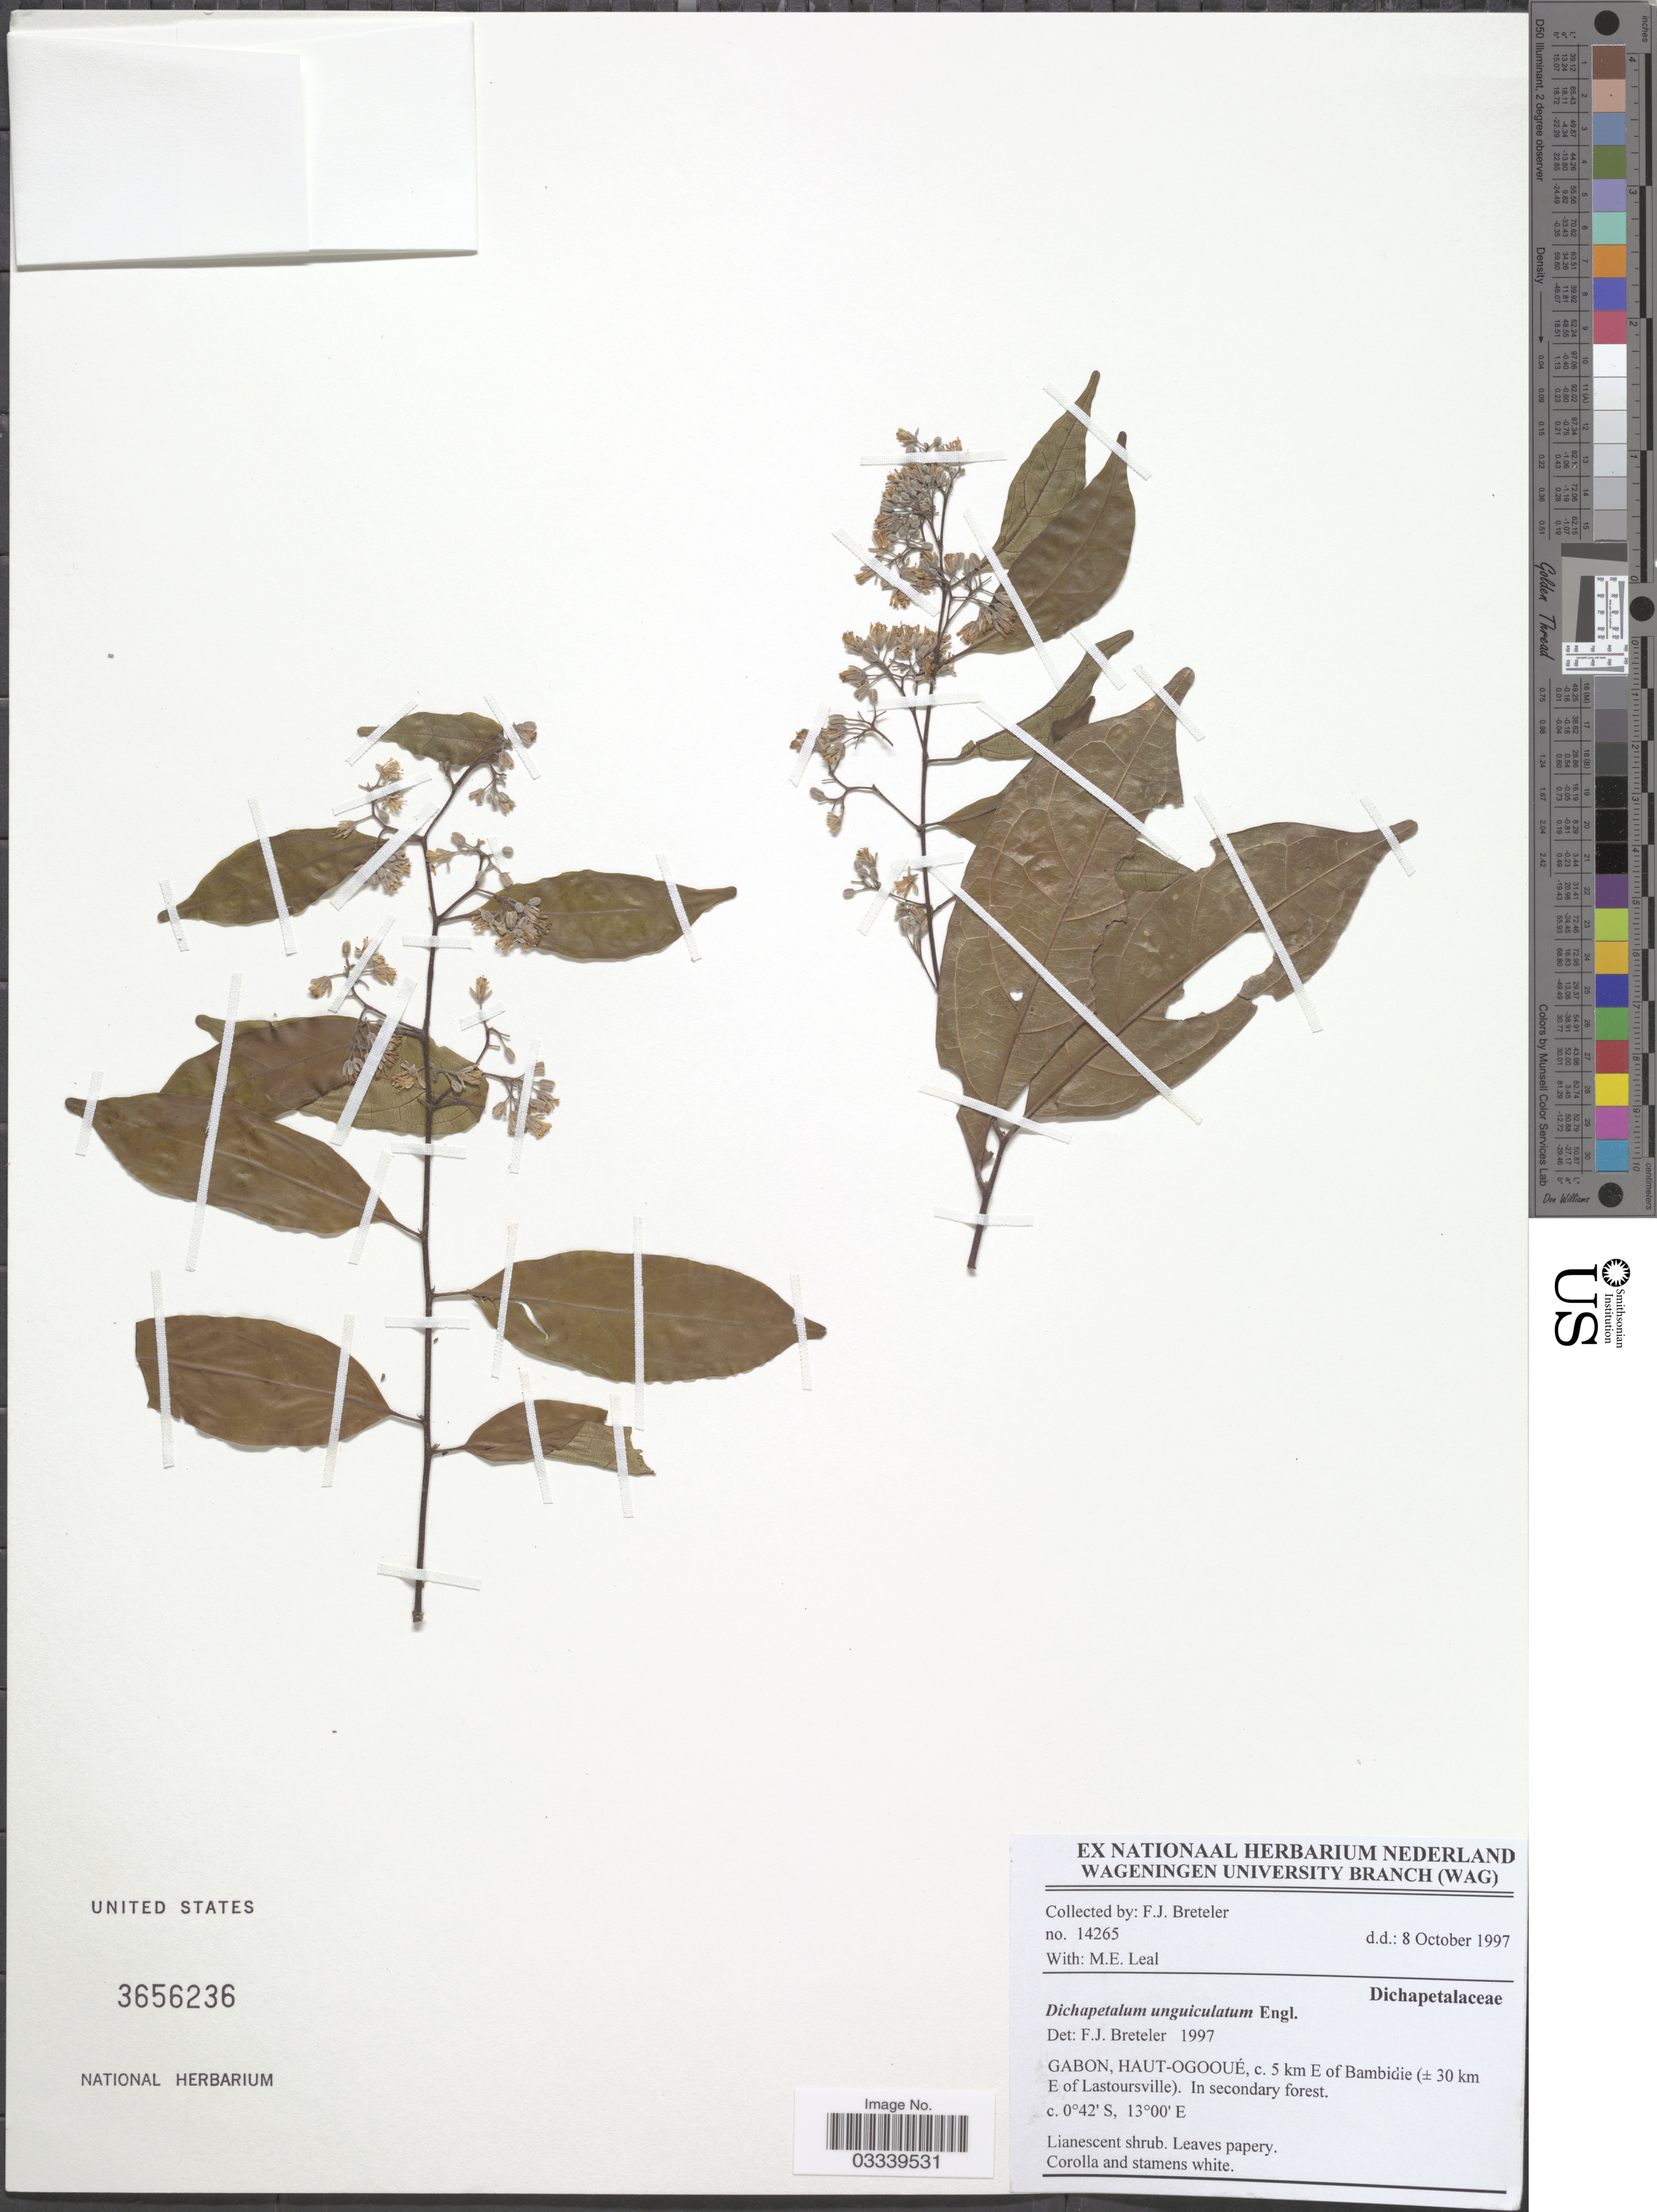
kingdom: Plantae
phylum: Tracheophyta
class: Magnoliopsida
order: Malpighiales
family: Dichapetalaceae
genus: Dichapetalum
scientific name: Dichapetalum unguiculatum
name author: Engl.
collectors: F. J. Breteler & M. E. Leal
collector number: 14265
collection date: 1997-10-08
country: Gabon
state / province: Haut-Ogooue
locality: C. 5 km E of Bambidie (± 30 km E of Lastoursville).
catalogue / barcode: US 3656236